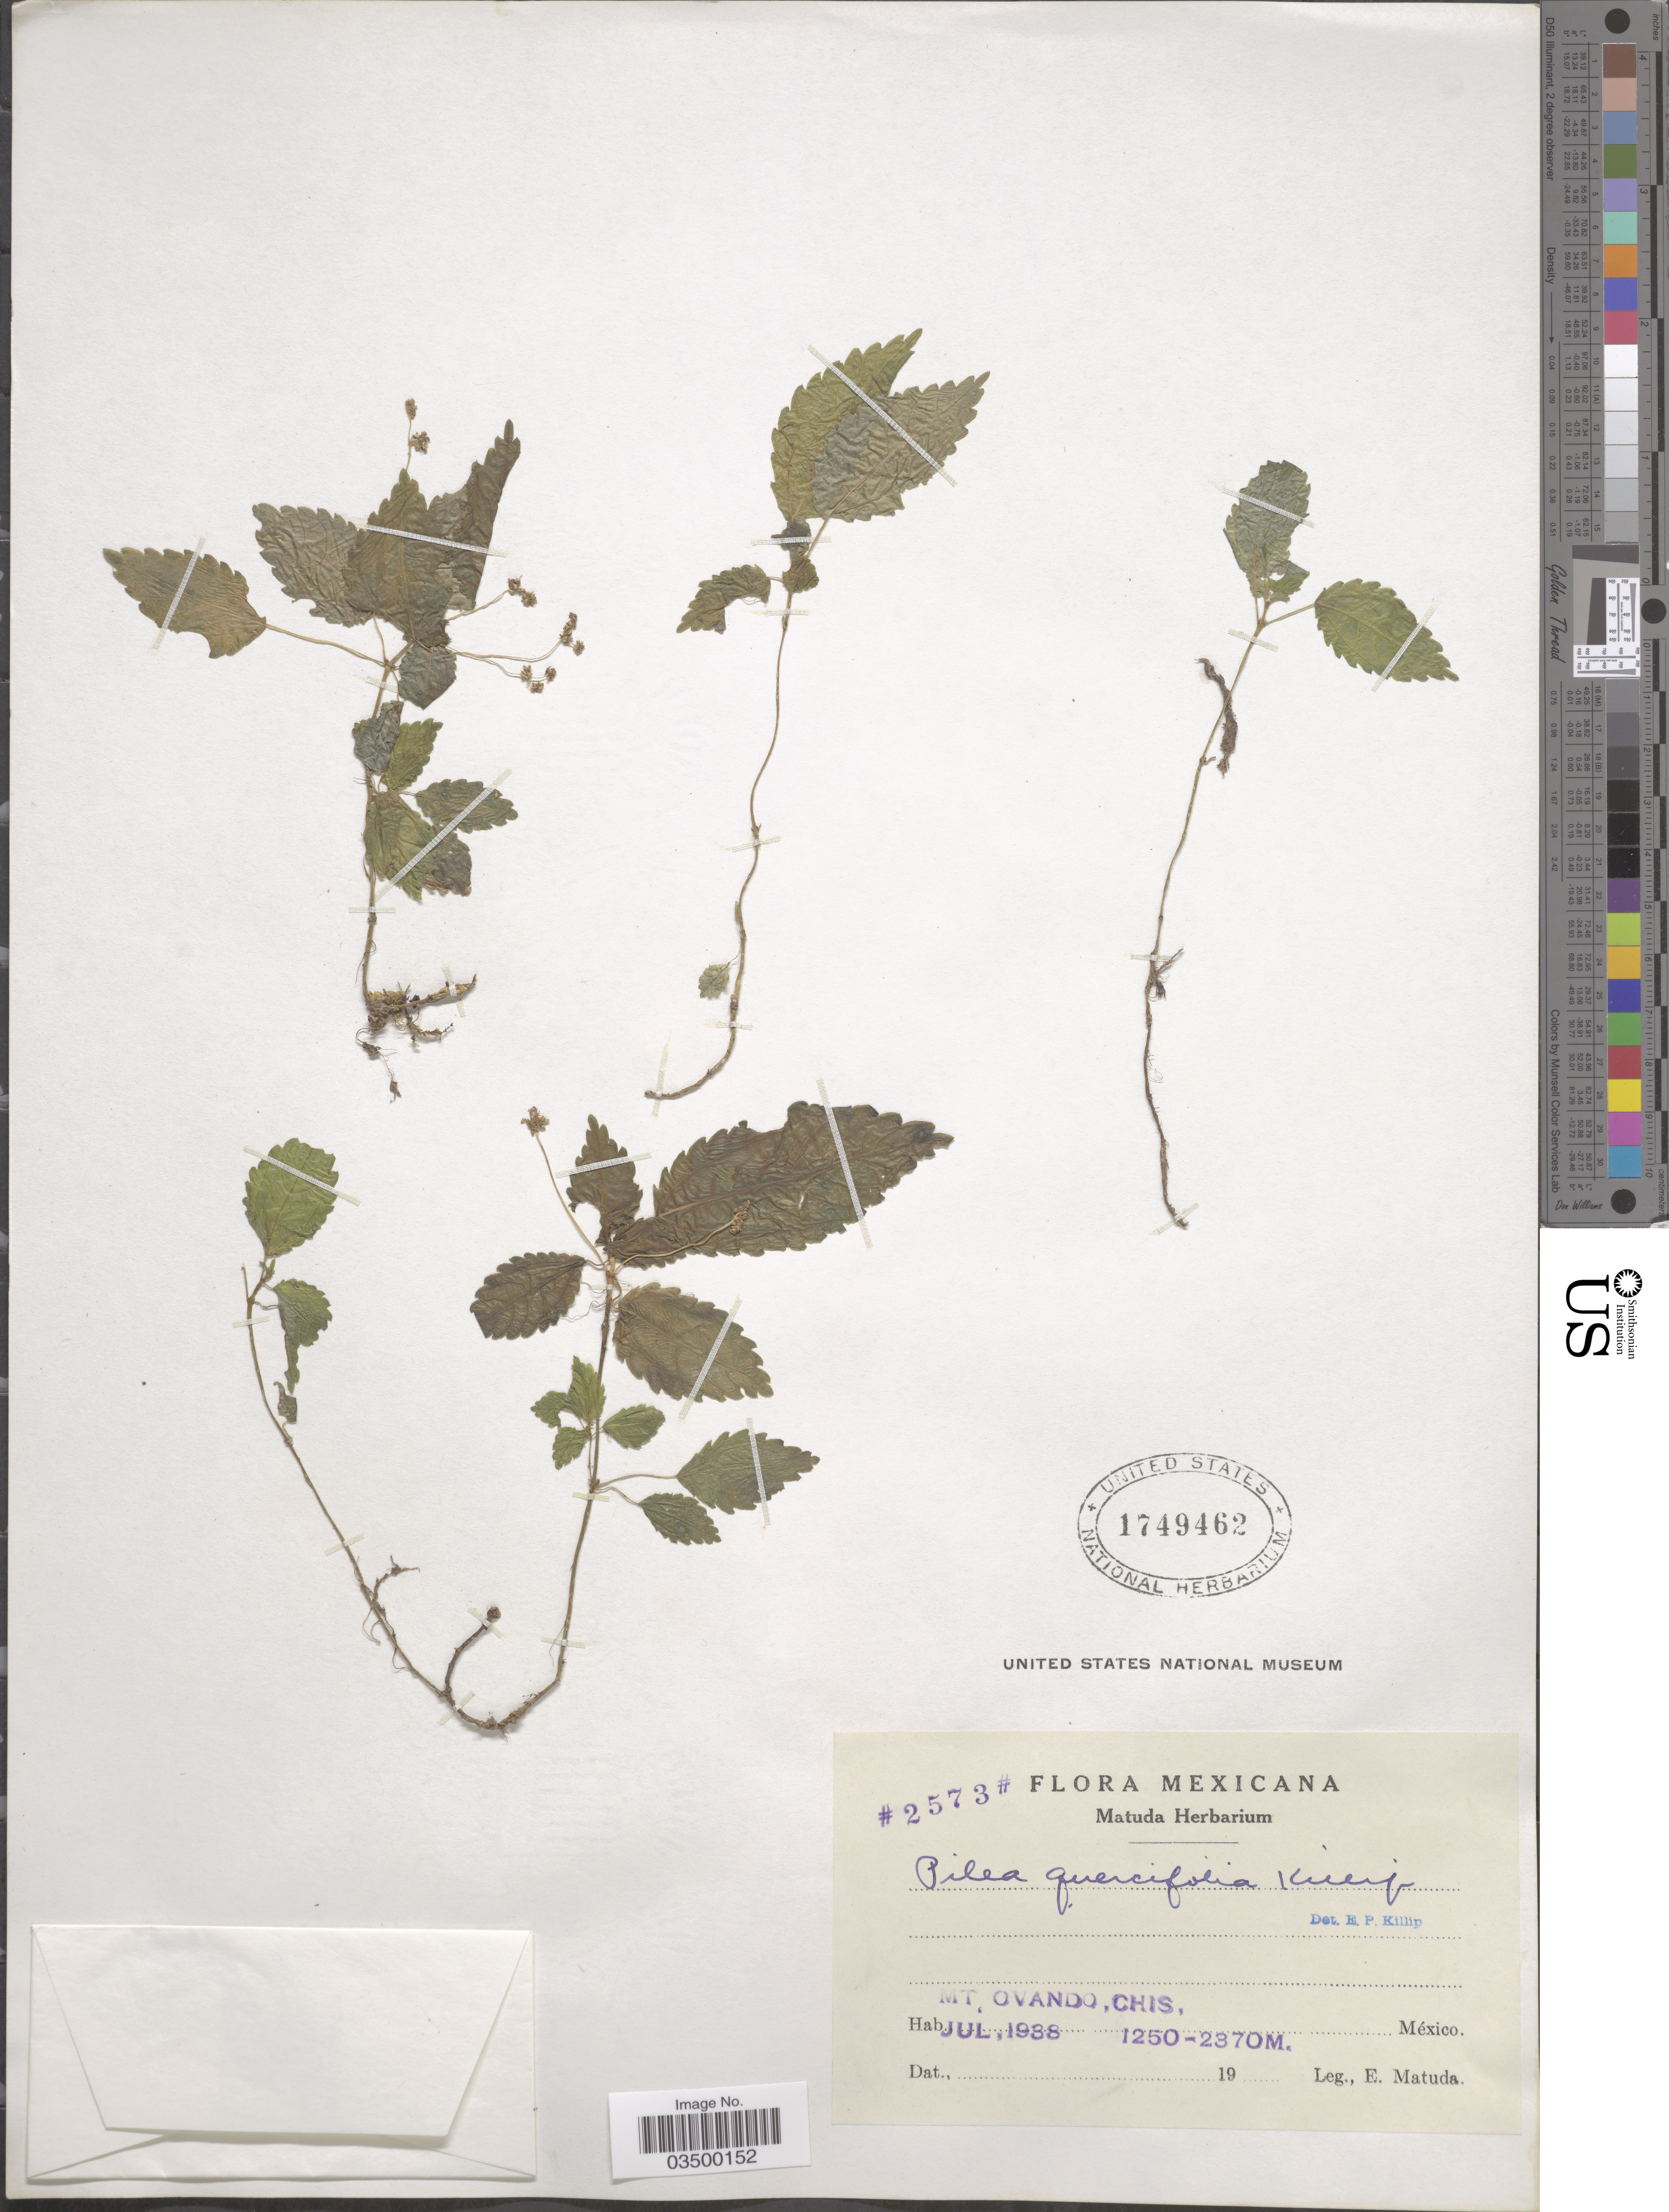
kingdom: Plantae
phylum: Tracheophyta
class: Magnoliopsida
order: Rosales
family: Urticaceae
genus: Pilea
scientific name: Pilea quercifolia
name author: Killip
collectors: E. Matuda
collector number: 2573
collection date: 1938-07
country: Mexico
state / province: Chiapas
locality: Mt. Ovando.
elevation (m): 1250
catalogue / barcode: US 1749462